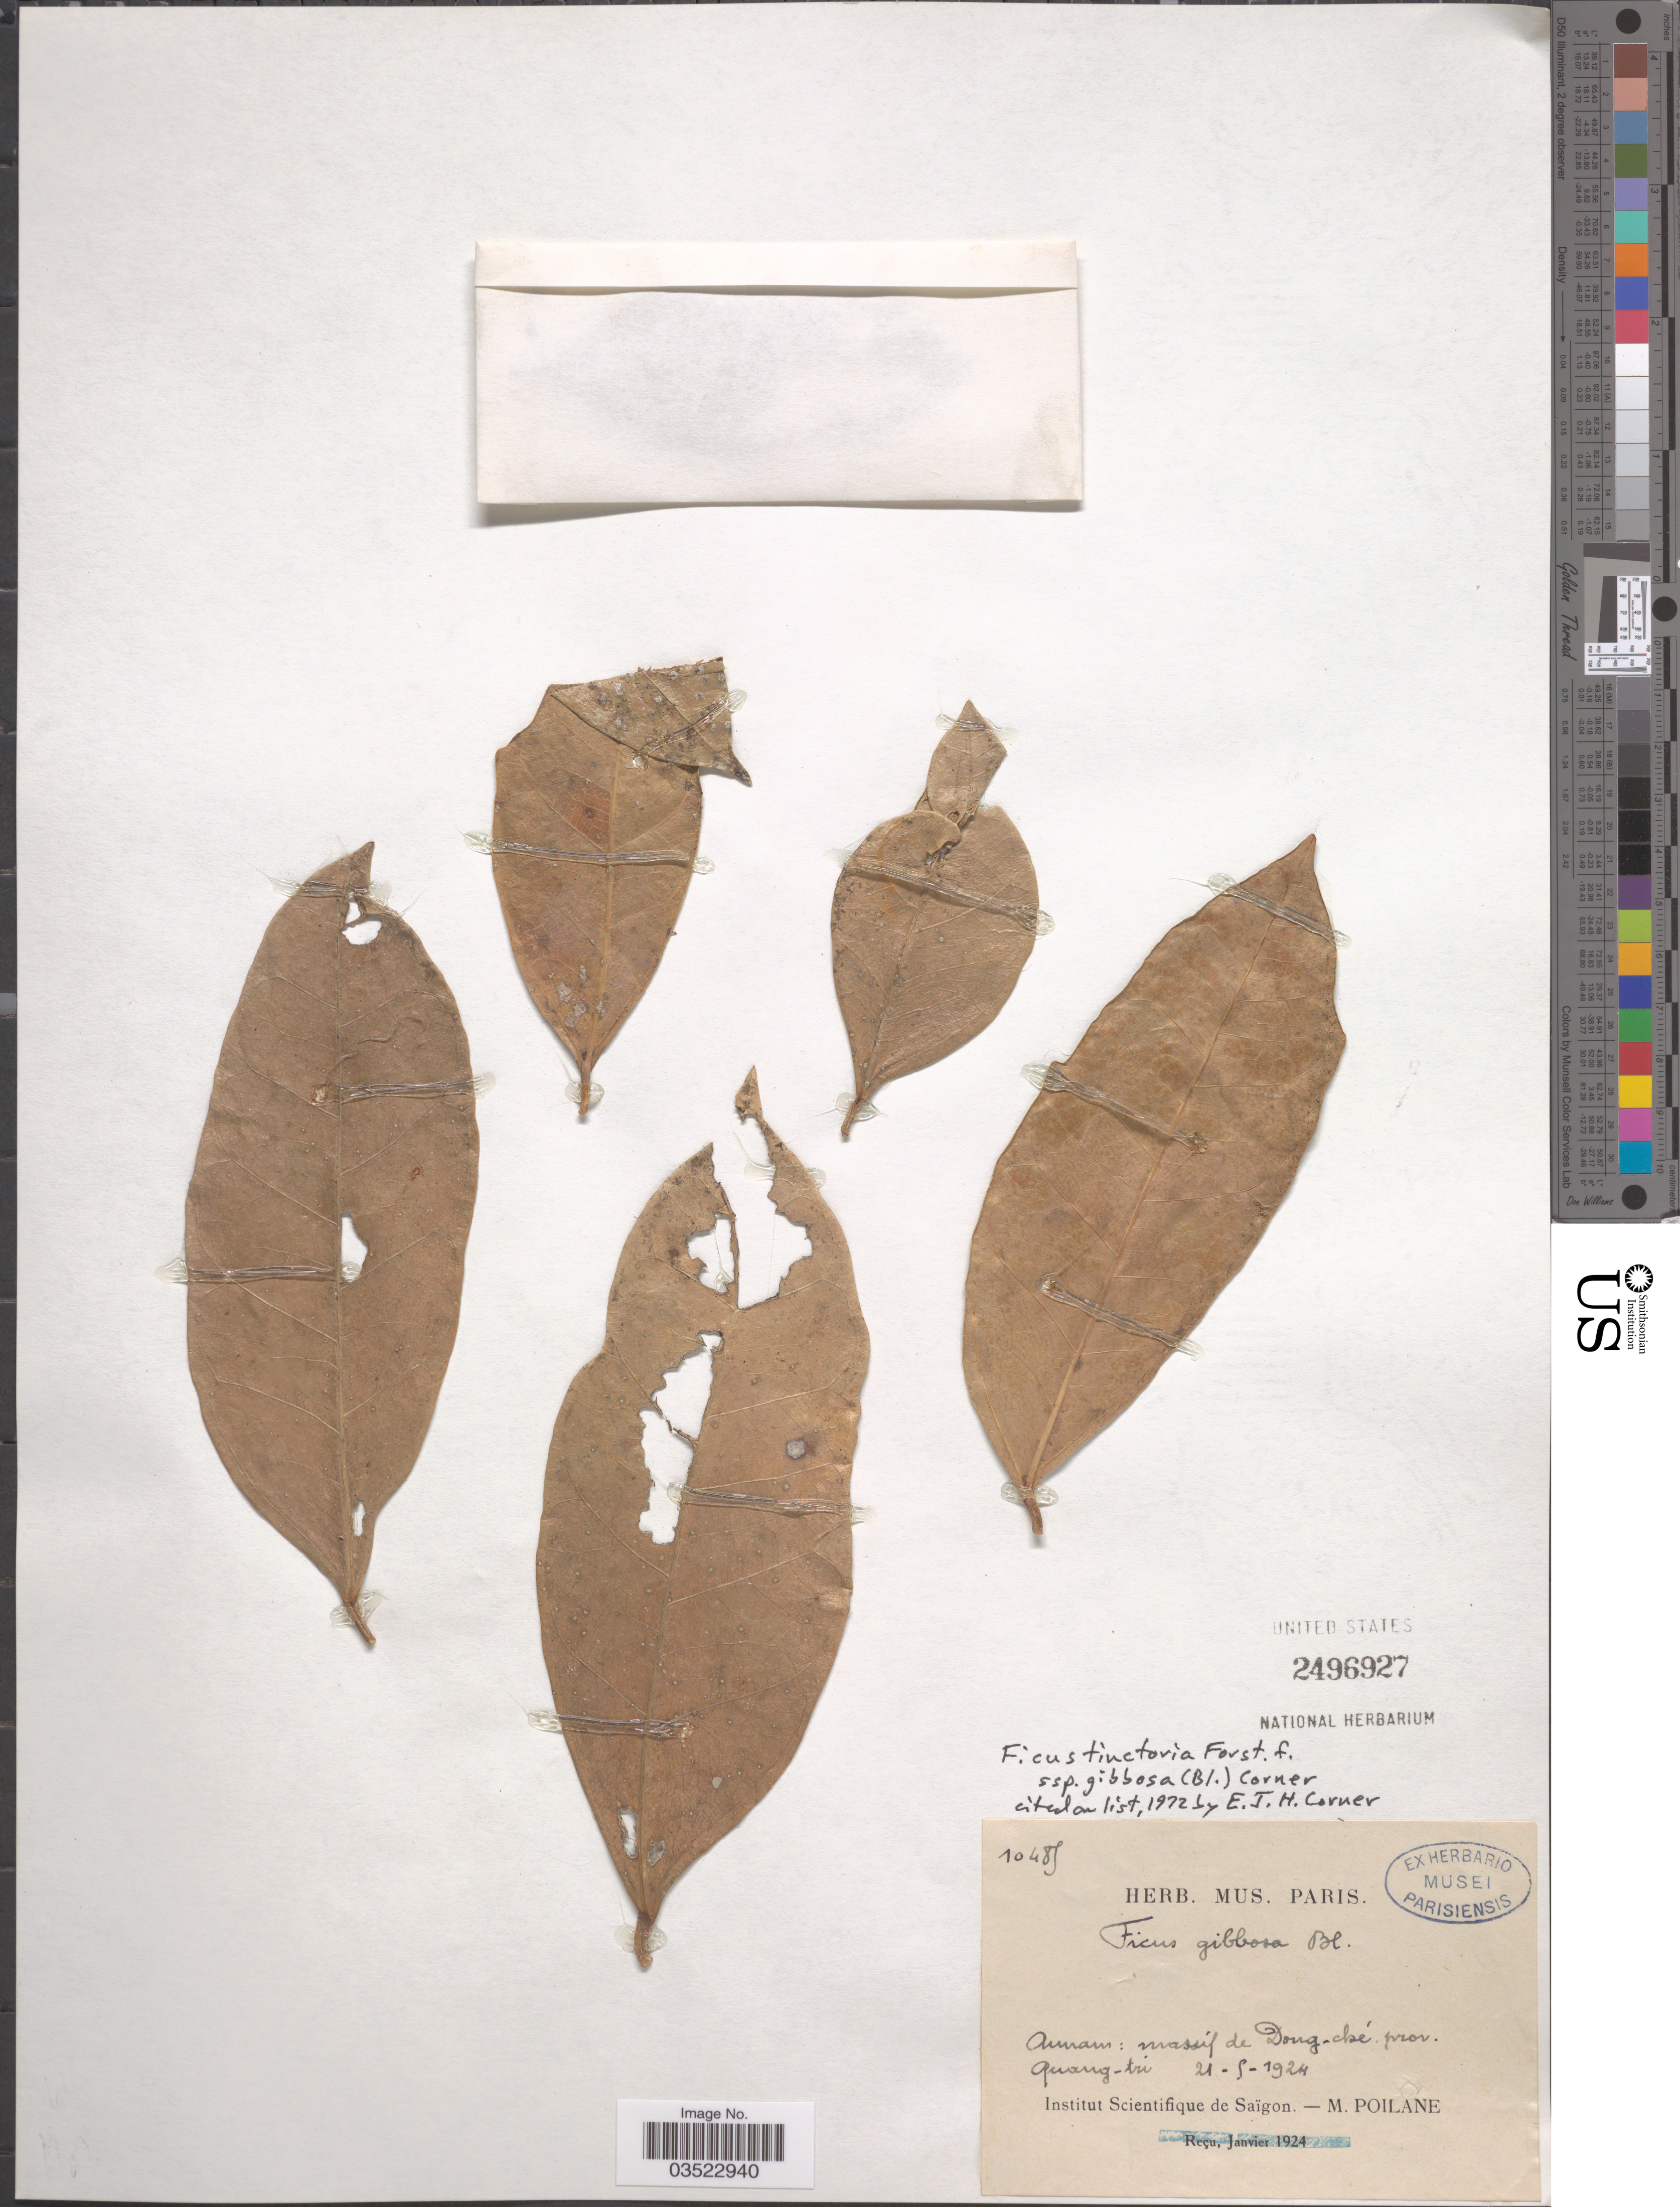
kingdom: Plantae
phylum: Tracheophyta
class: Magnoliopsida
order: Rosales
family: Moraceae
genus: Ficus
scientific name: Ficus tinctoria subsp. gibbosa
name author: (Blume) Corner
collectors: M. Poilane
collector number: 485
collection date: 1924-05-21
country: Vietnam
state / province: Quang Tri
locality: Annam: massíf de Dong-ché.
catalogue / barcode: US 2496927